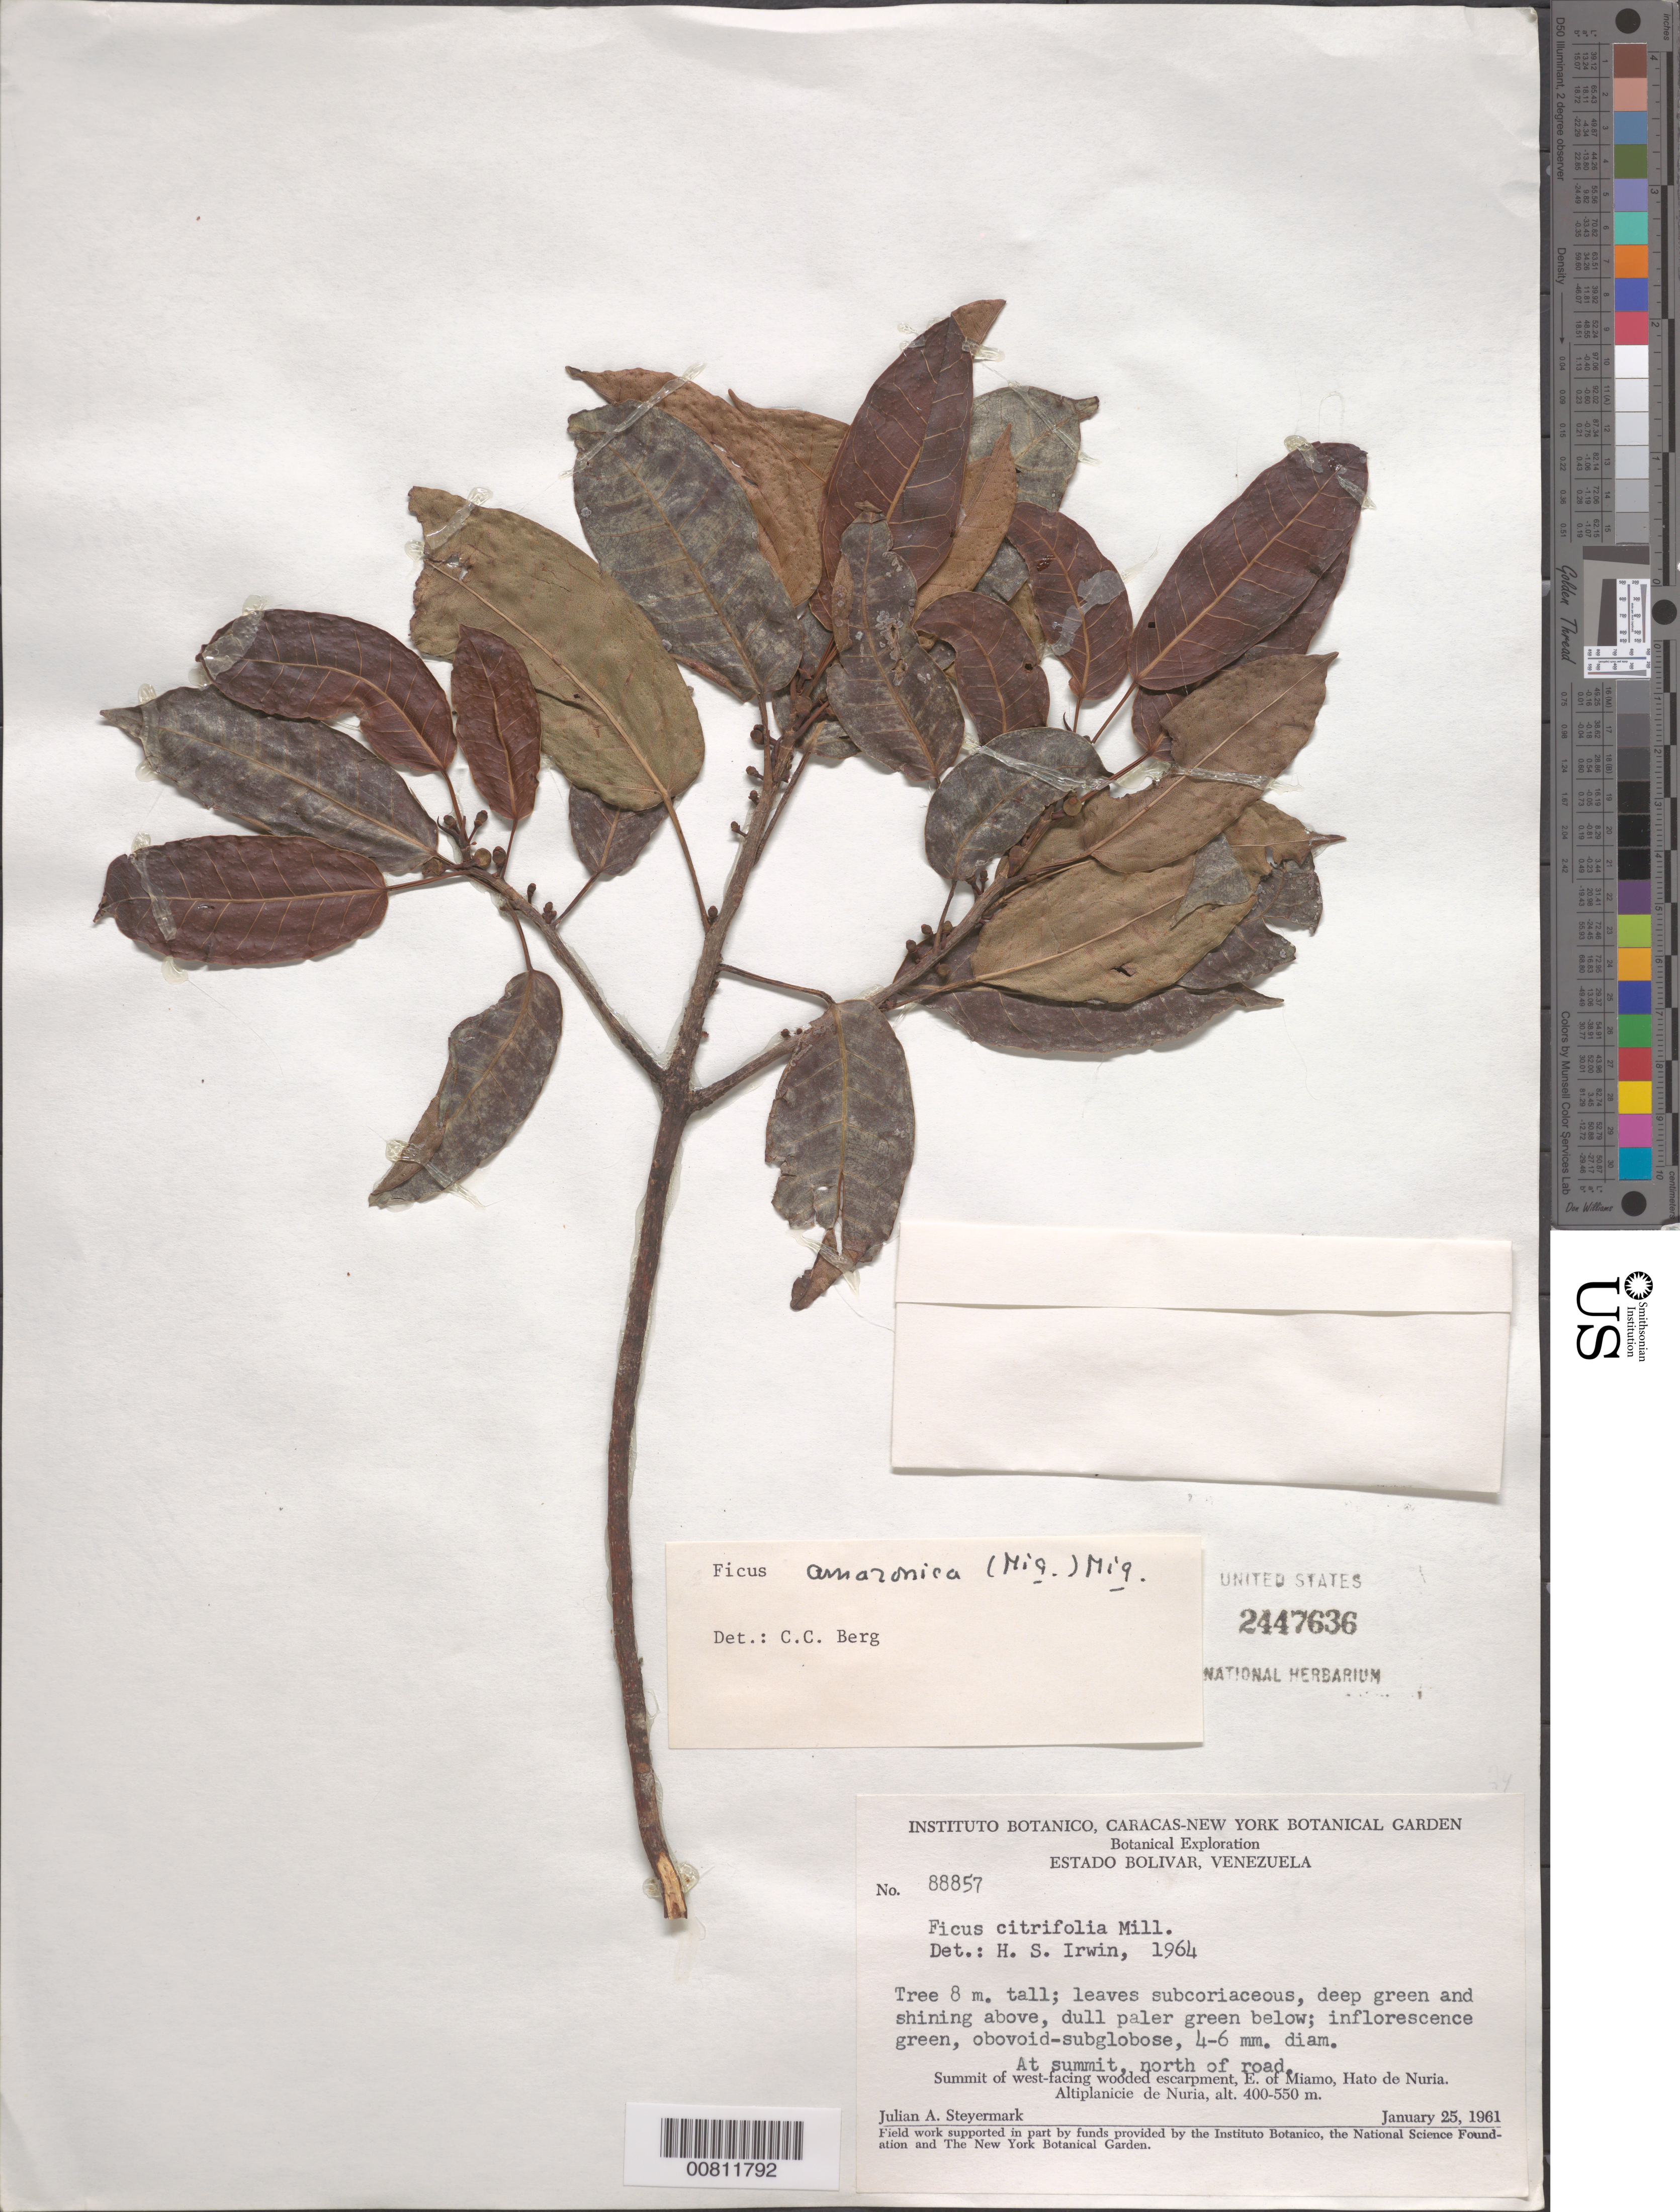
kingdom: Plantae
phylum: Tracheophyta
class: Magnoliopsida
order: Rosales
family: Moraceae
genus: Ficus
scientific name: Ficus amazonica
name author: (Miq.) Miq.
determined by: Berg, C. C.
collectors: J. Steyermark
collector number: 88857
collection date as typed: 25-Jan-61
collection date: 1961-01-25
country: Venezuela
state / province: Bolívar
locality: Altiplanicie de Nuria, E of Miamo, 5 km from Hato de Nuria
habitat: Summit, N of road, west-facing wooded escarpment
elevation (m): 400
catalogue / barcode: US 2447636